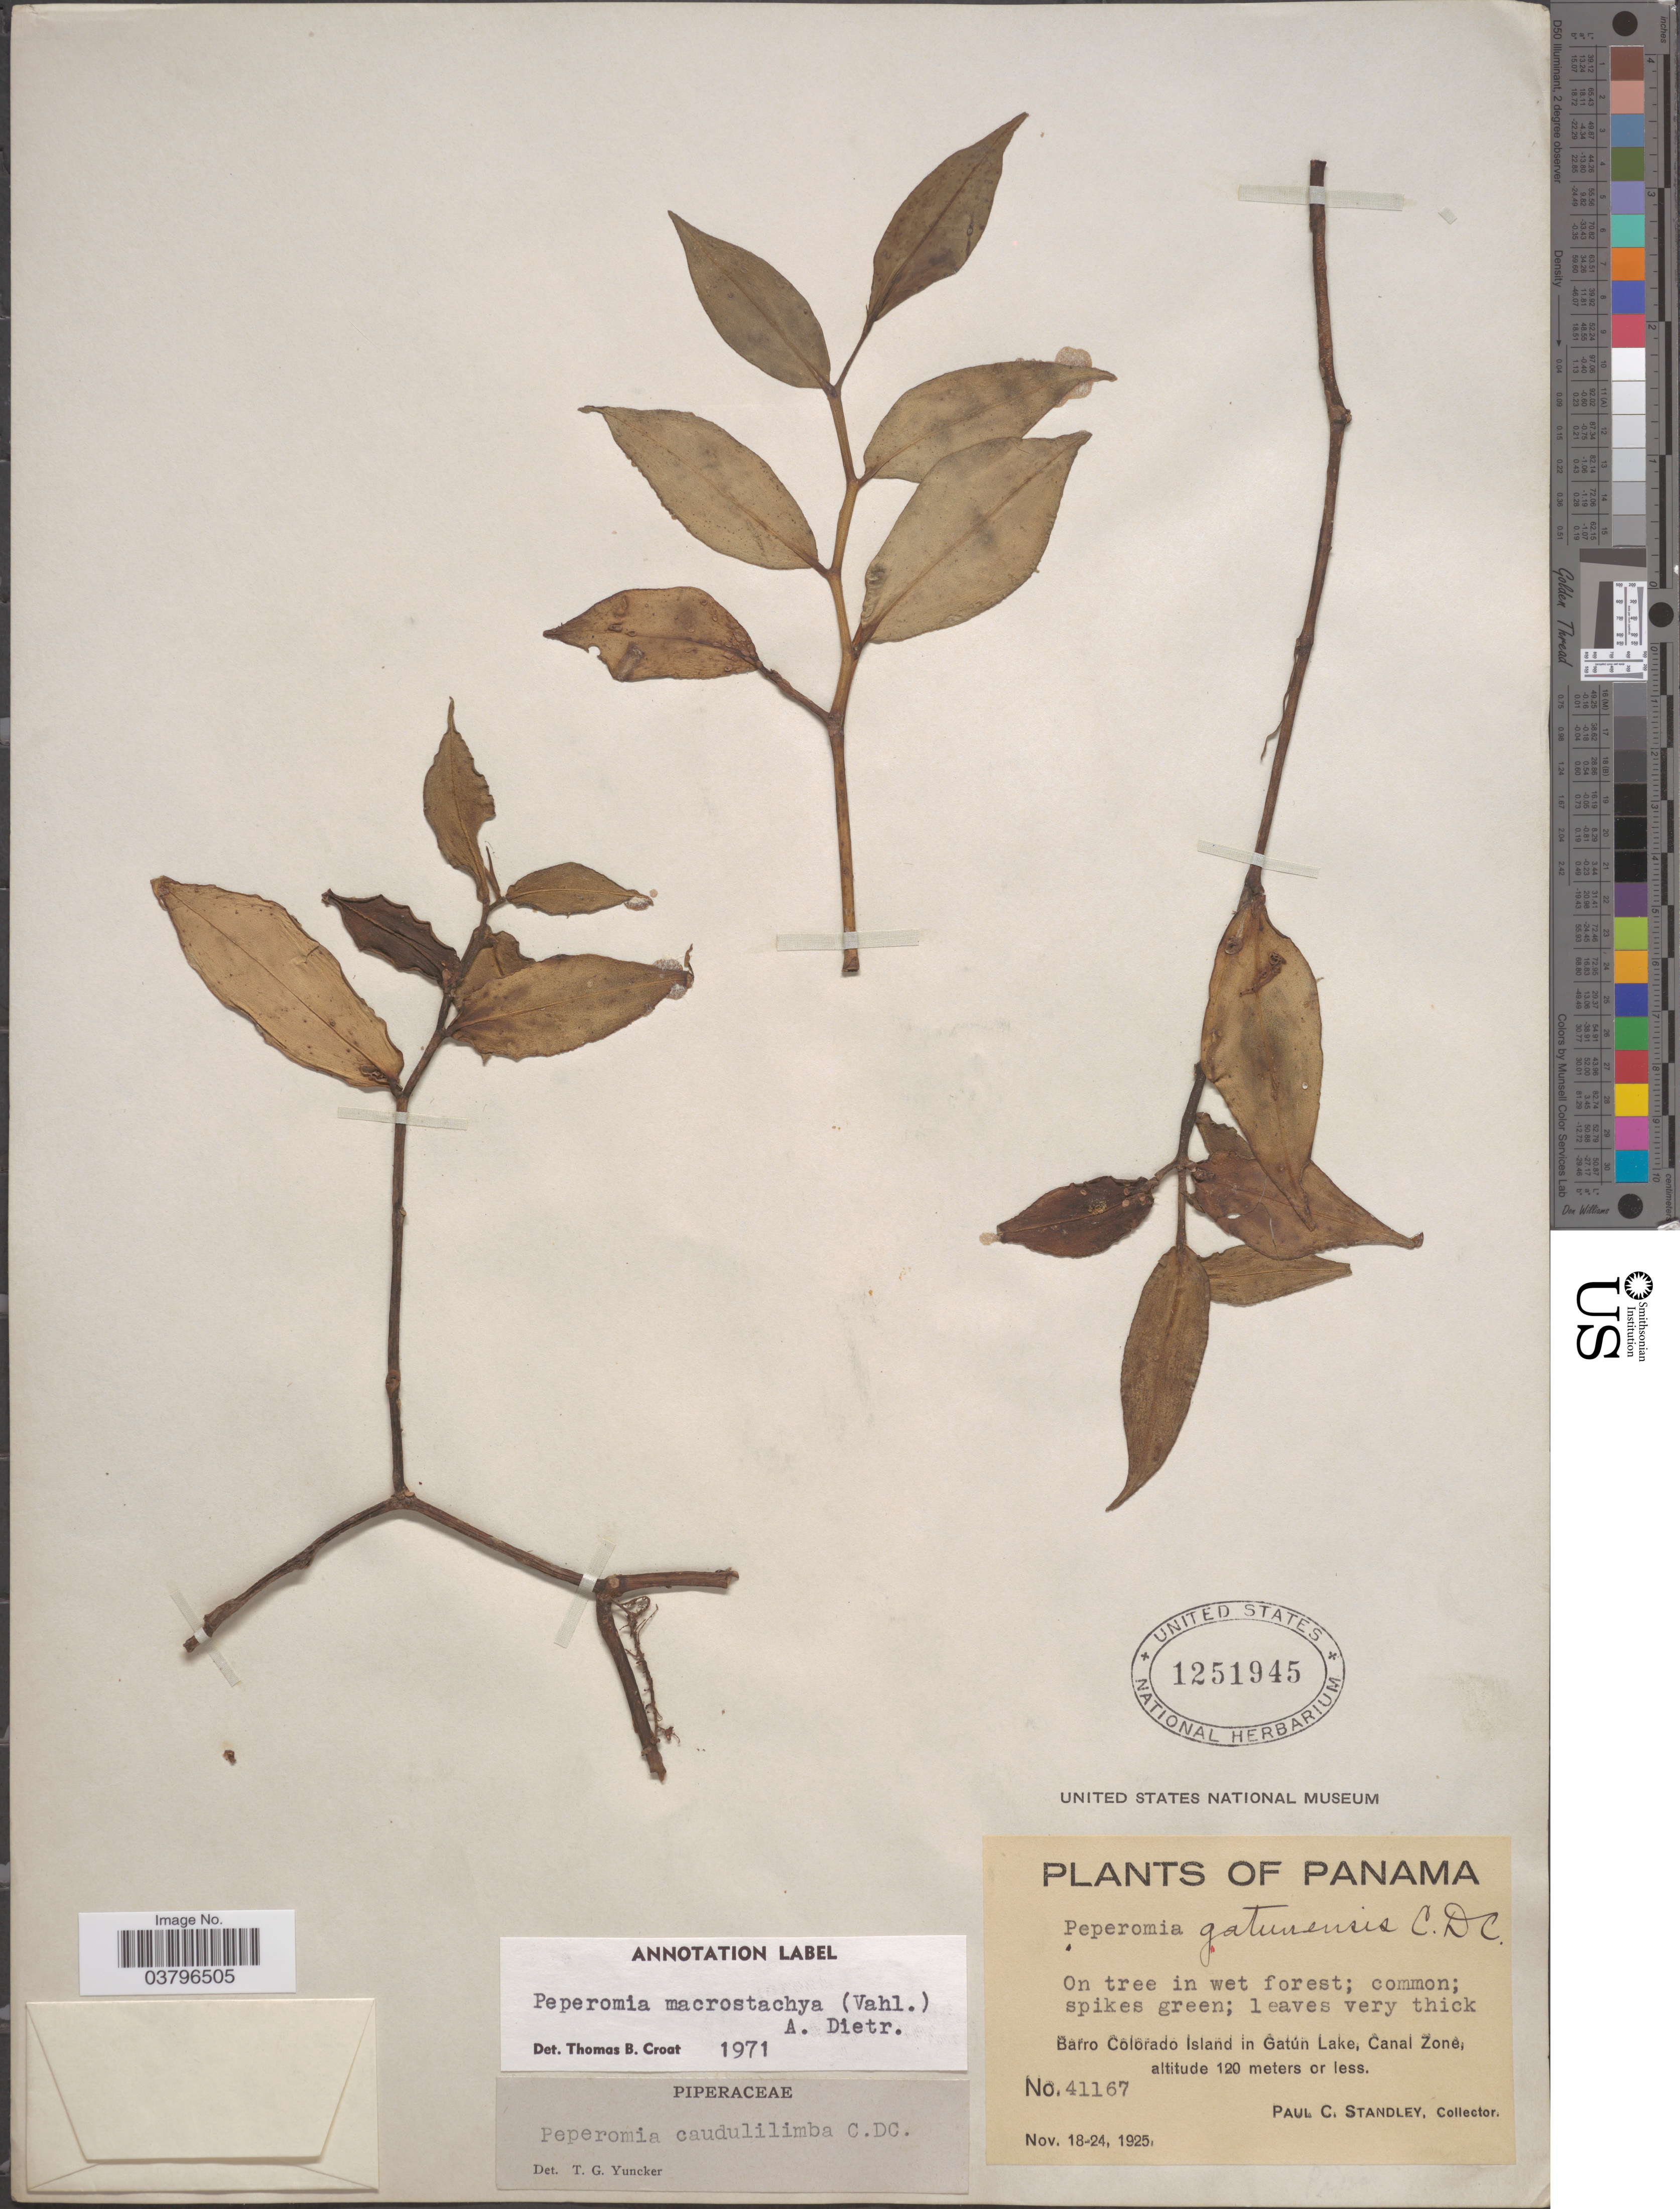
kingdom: Plantae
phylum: Tracheophyta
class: Magnoliopsida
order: Piperales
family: Piperaceae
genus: Peperomia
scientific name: Peperomia macrostachya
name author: (Vahl) A. Dietr.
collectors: P. C. Standley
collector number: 41167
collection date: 1925-11-18/1925-11-24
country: Panama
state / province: Panamá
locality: Barro Colorado Island in Gatún Lake, Canal Zone.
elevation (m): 120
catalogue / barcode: US 1251945